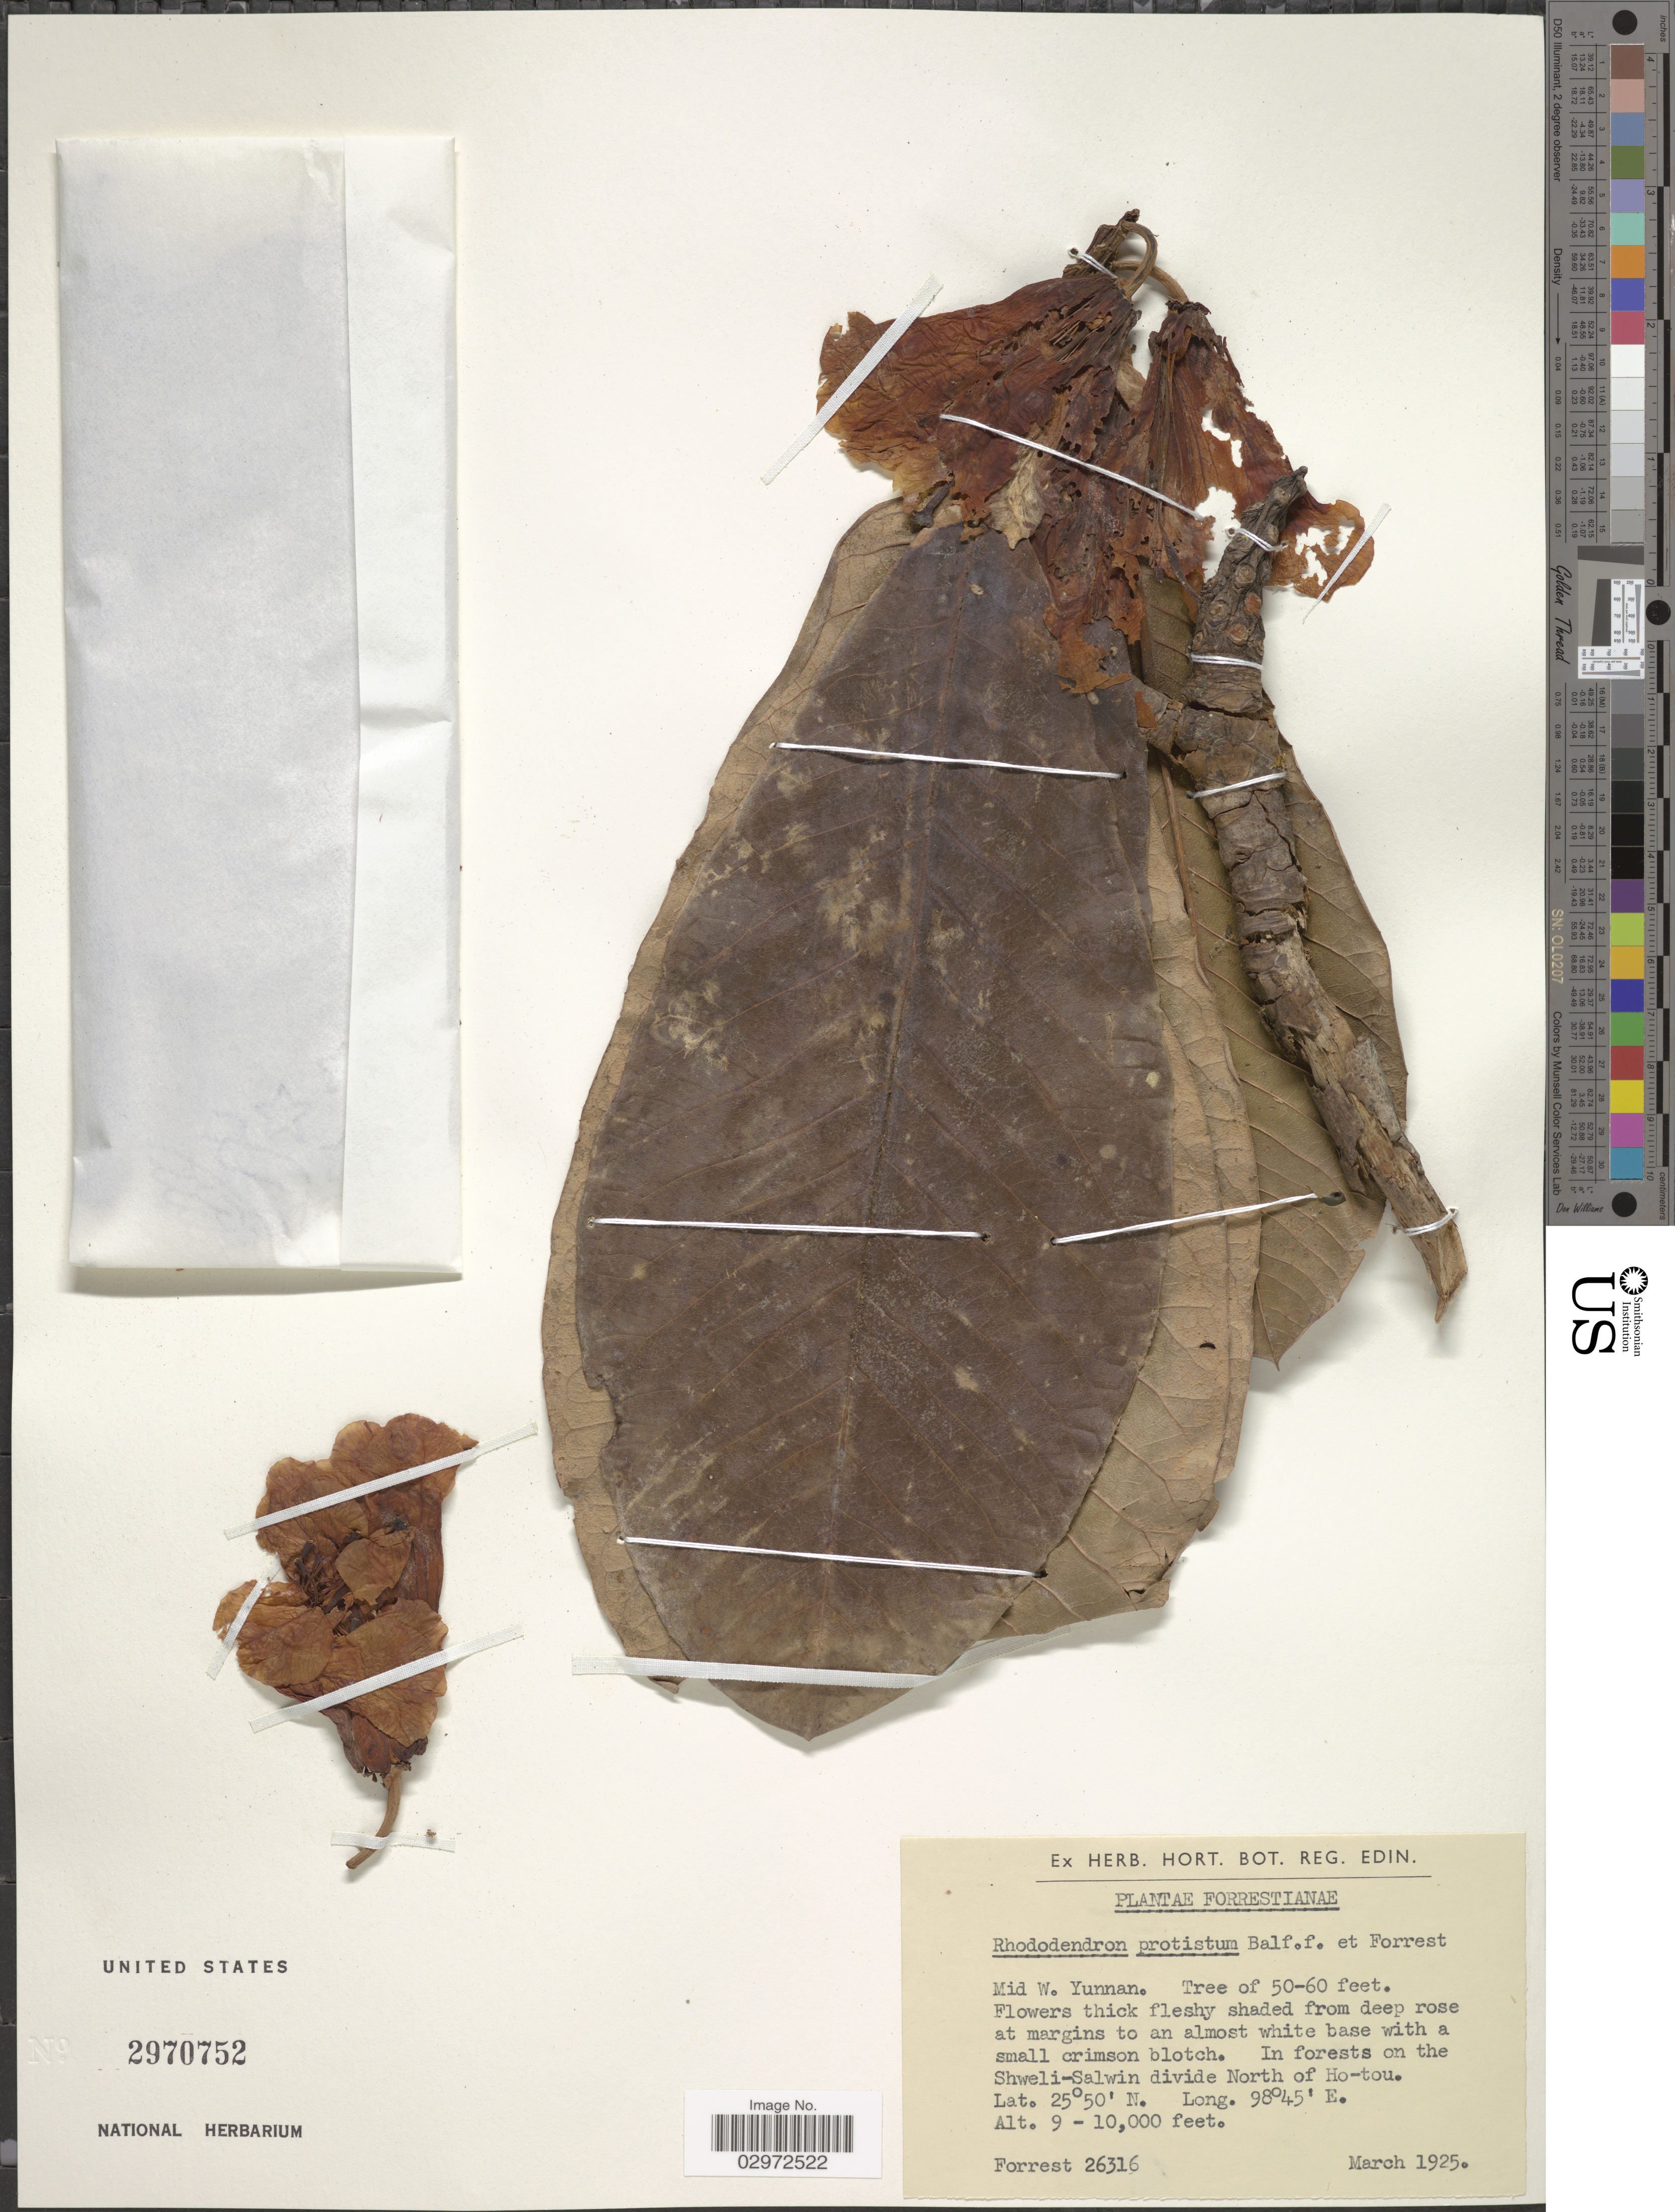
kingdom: Plantae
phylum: Tracheophyta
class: Magnoliopsida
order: Ericales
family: Ericaceae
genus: Rhododendron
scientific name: Rhododendron protistum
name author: Balf. f. & Forrest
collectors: -. Forrest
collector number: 26316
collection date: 1925-03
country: China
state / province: Yunnan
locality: Mid W. Yunnan, In forests on the Shweli-Salwin divide North of Ho-tou.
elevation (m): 2743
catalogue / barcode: US 2970752